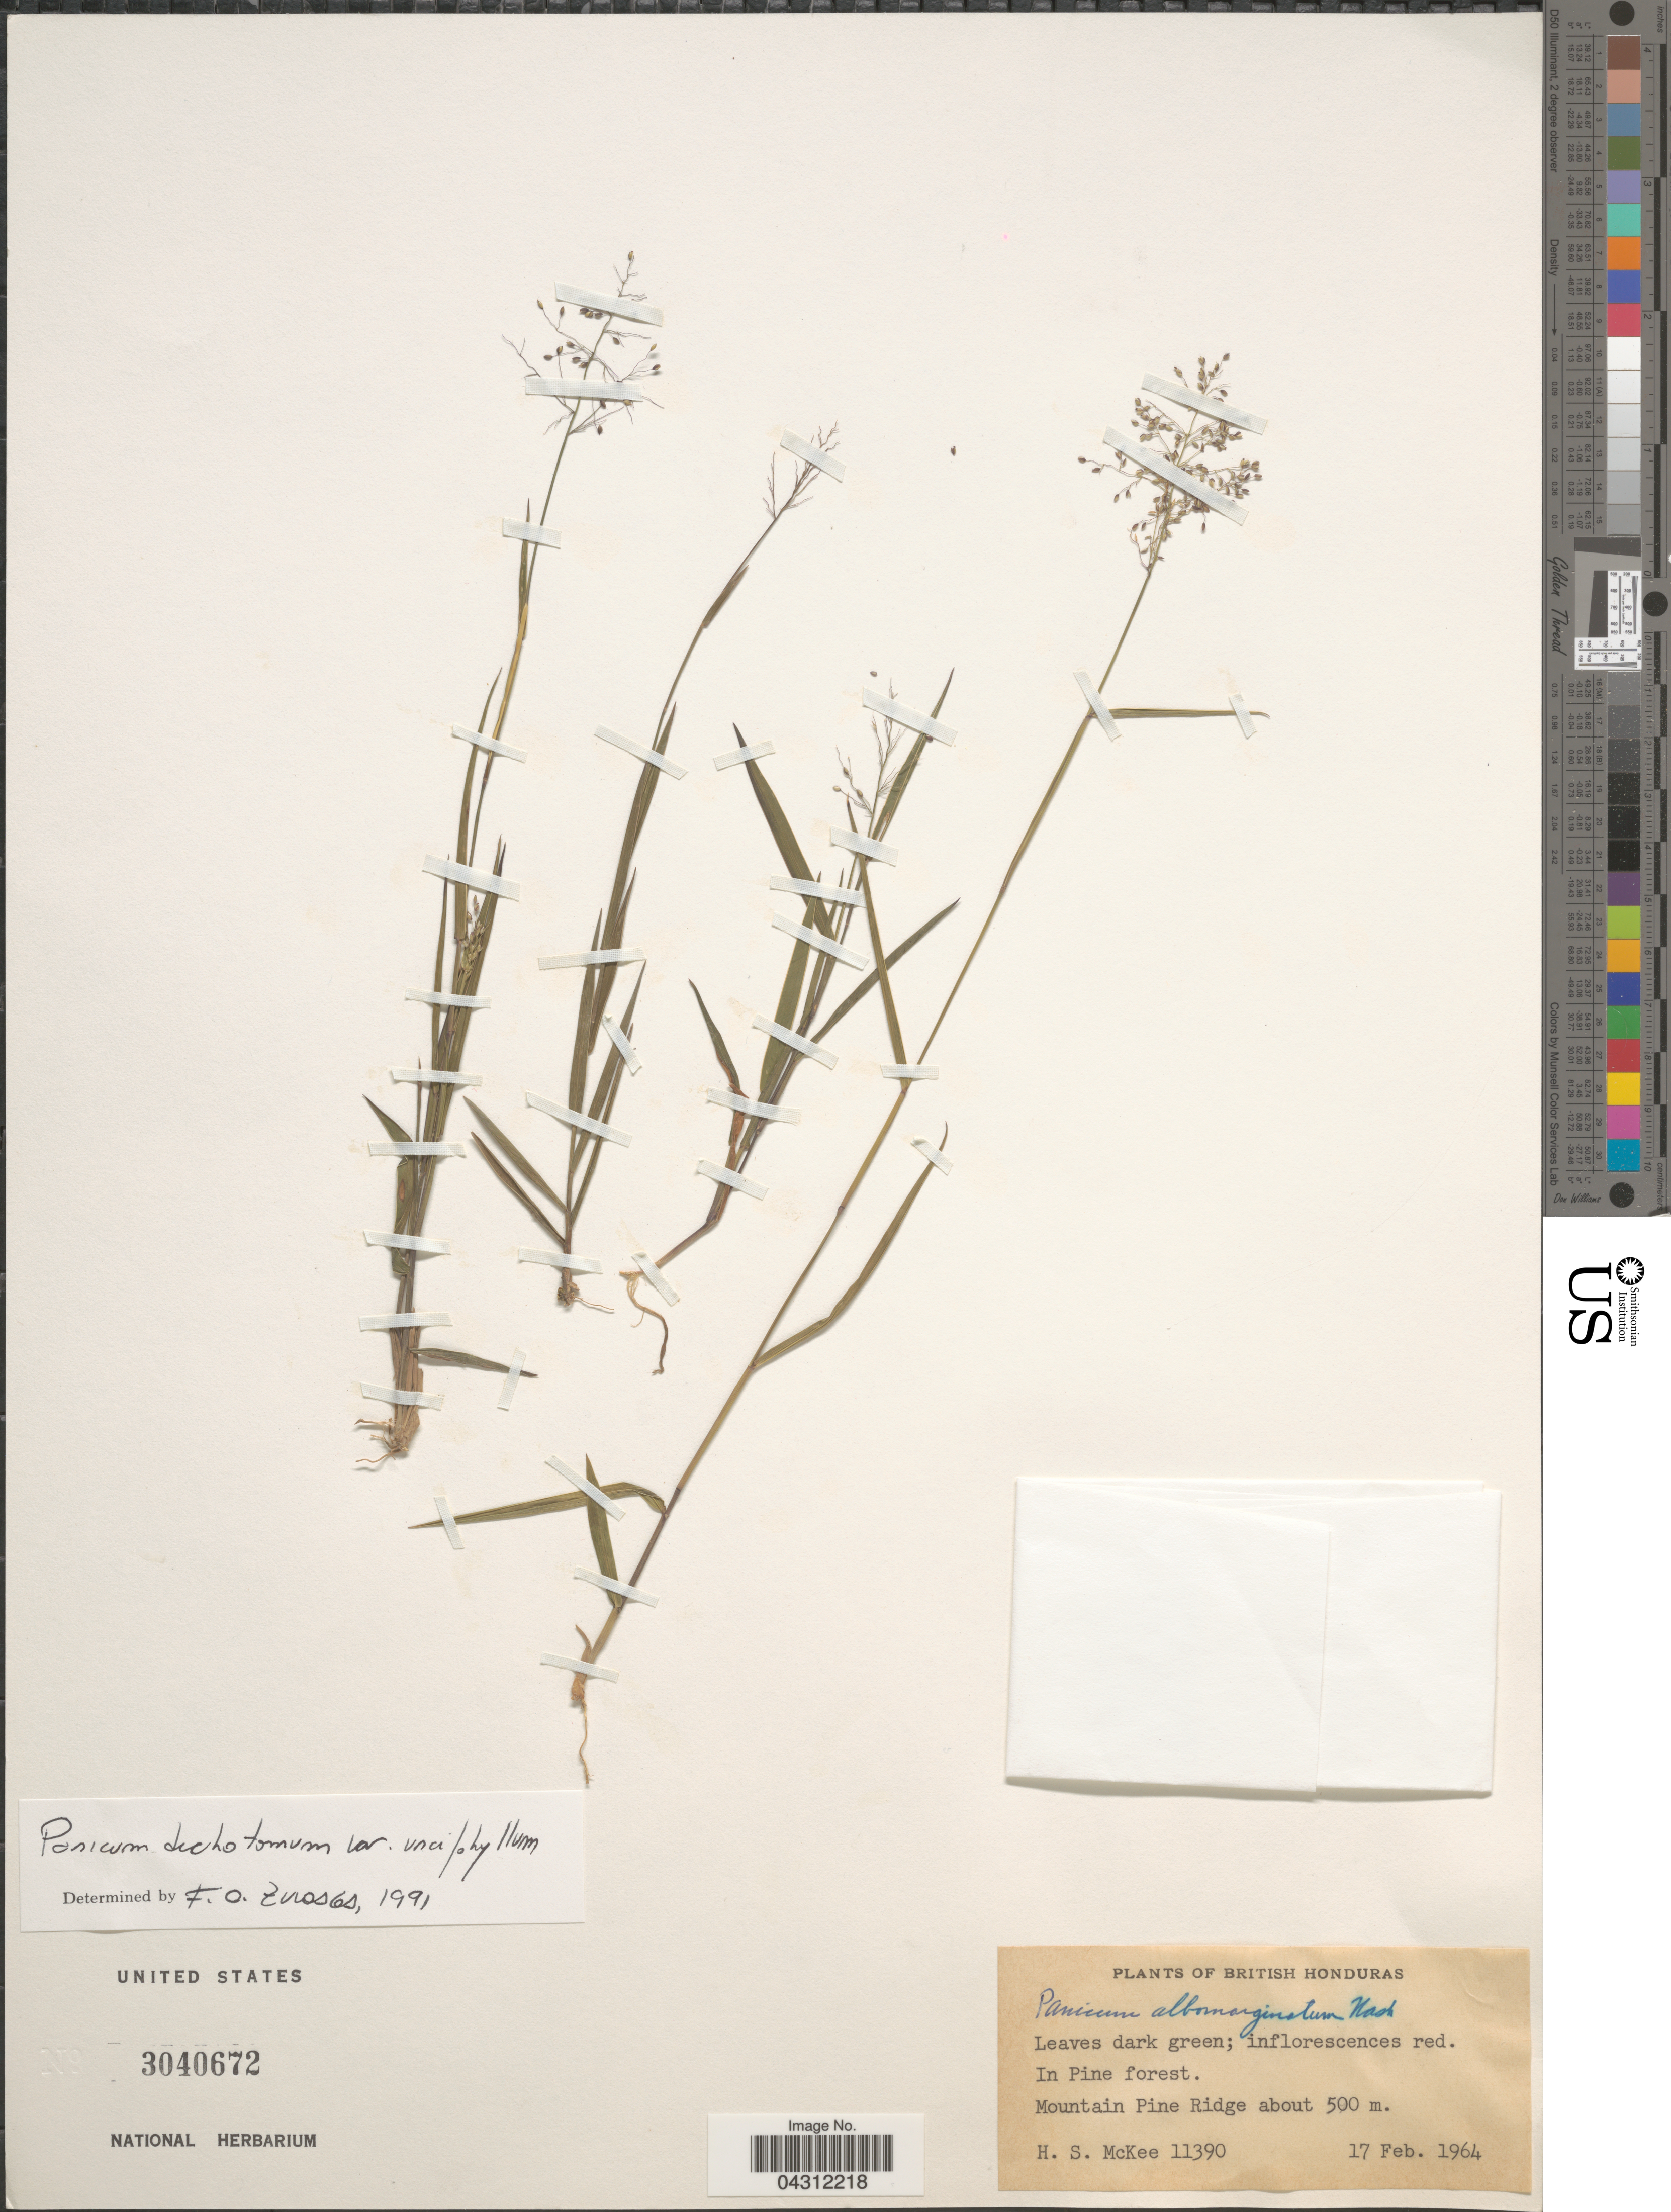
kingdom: Plantae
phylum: Tracheophyta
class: Liliopsida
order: Poales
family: Poaceae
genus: Dichanthelium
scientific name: Dichanthelium dichotomum var. dichotomum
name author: (L.) Gould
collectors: H. S. McKee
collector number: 113900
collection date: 1964-02-17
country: Belize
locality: British Honduras. In Pine forest. Mountain Pine Ridge.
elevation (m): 500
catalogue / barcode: US 3040672